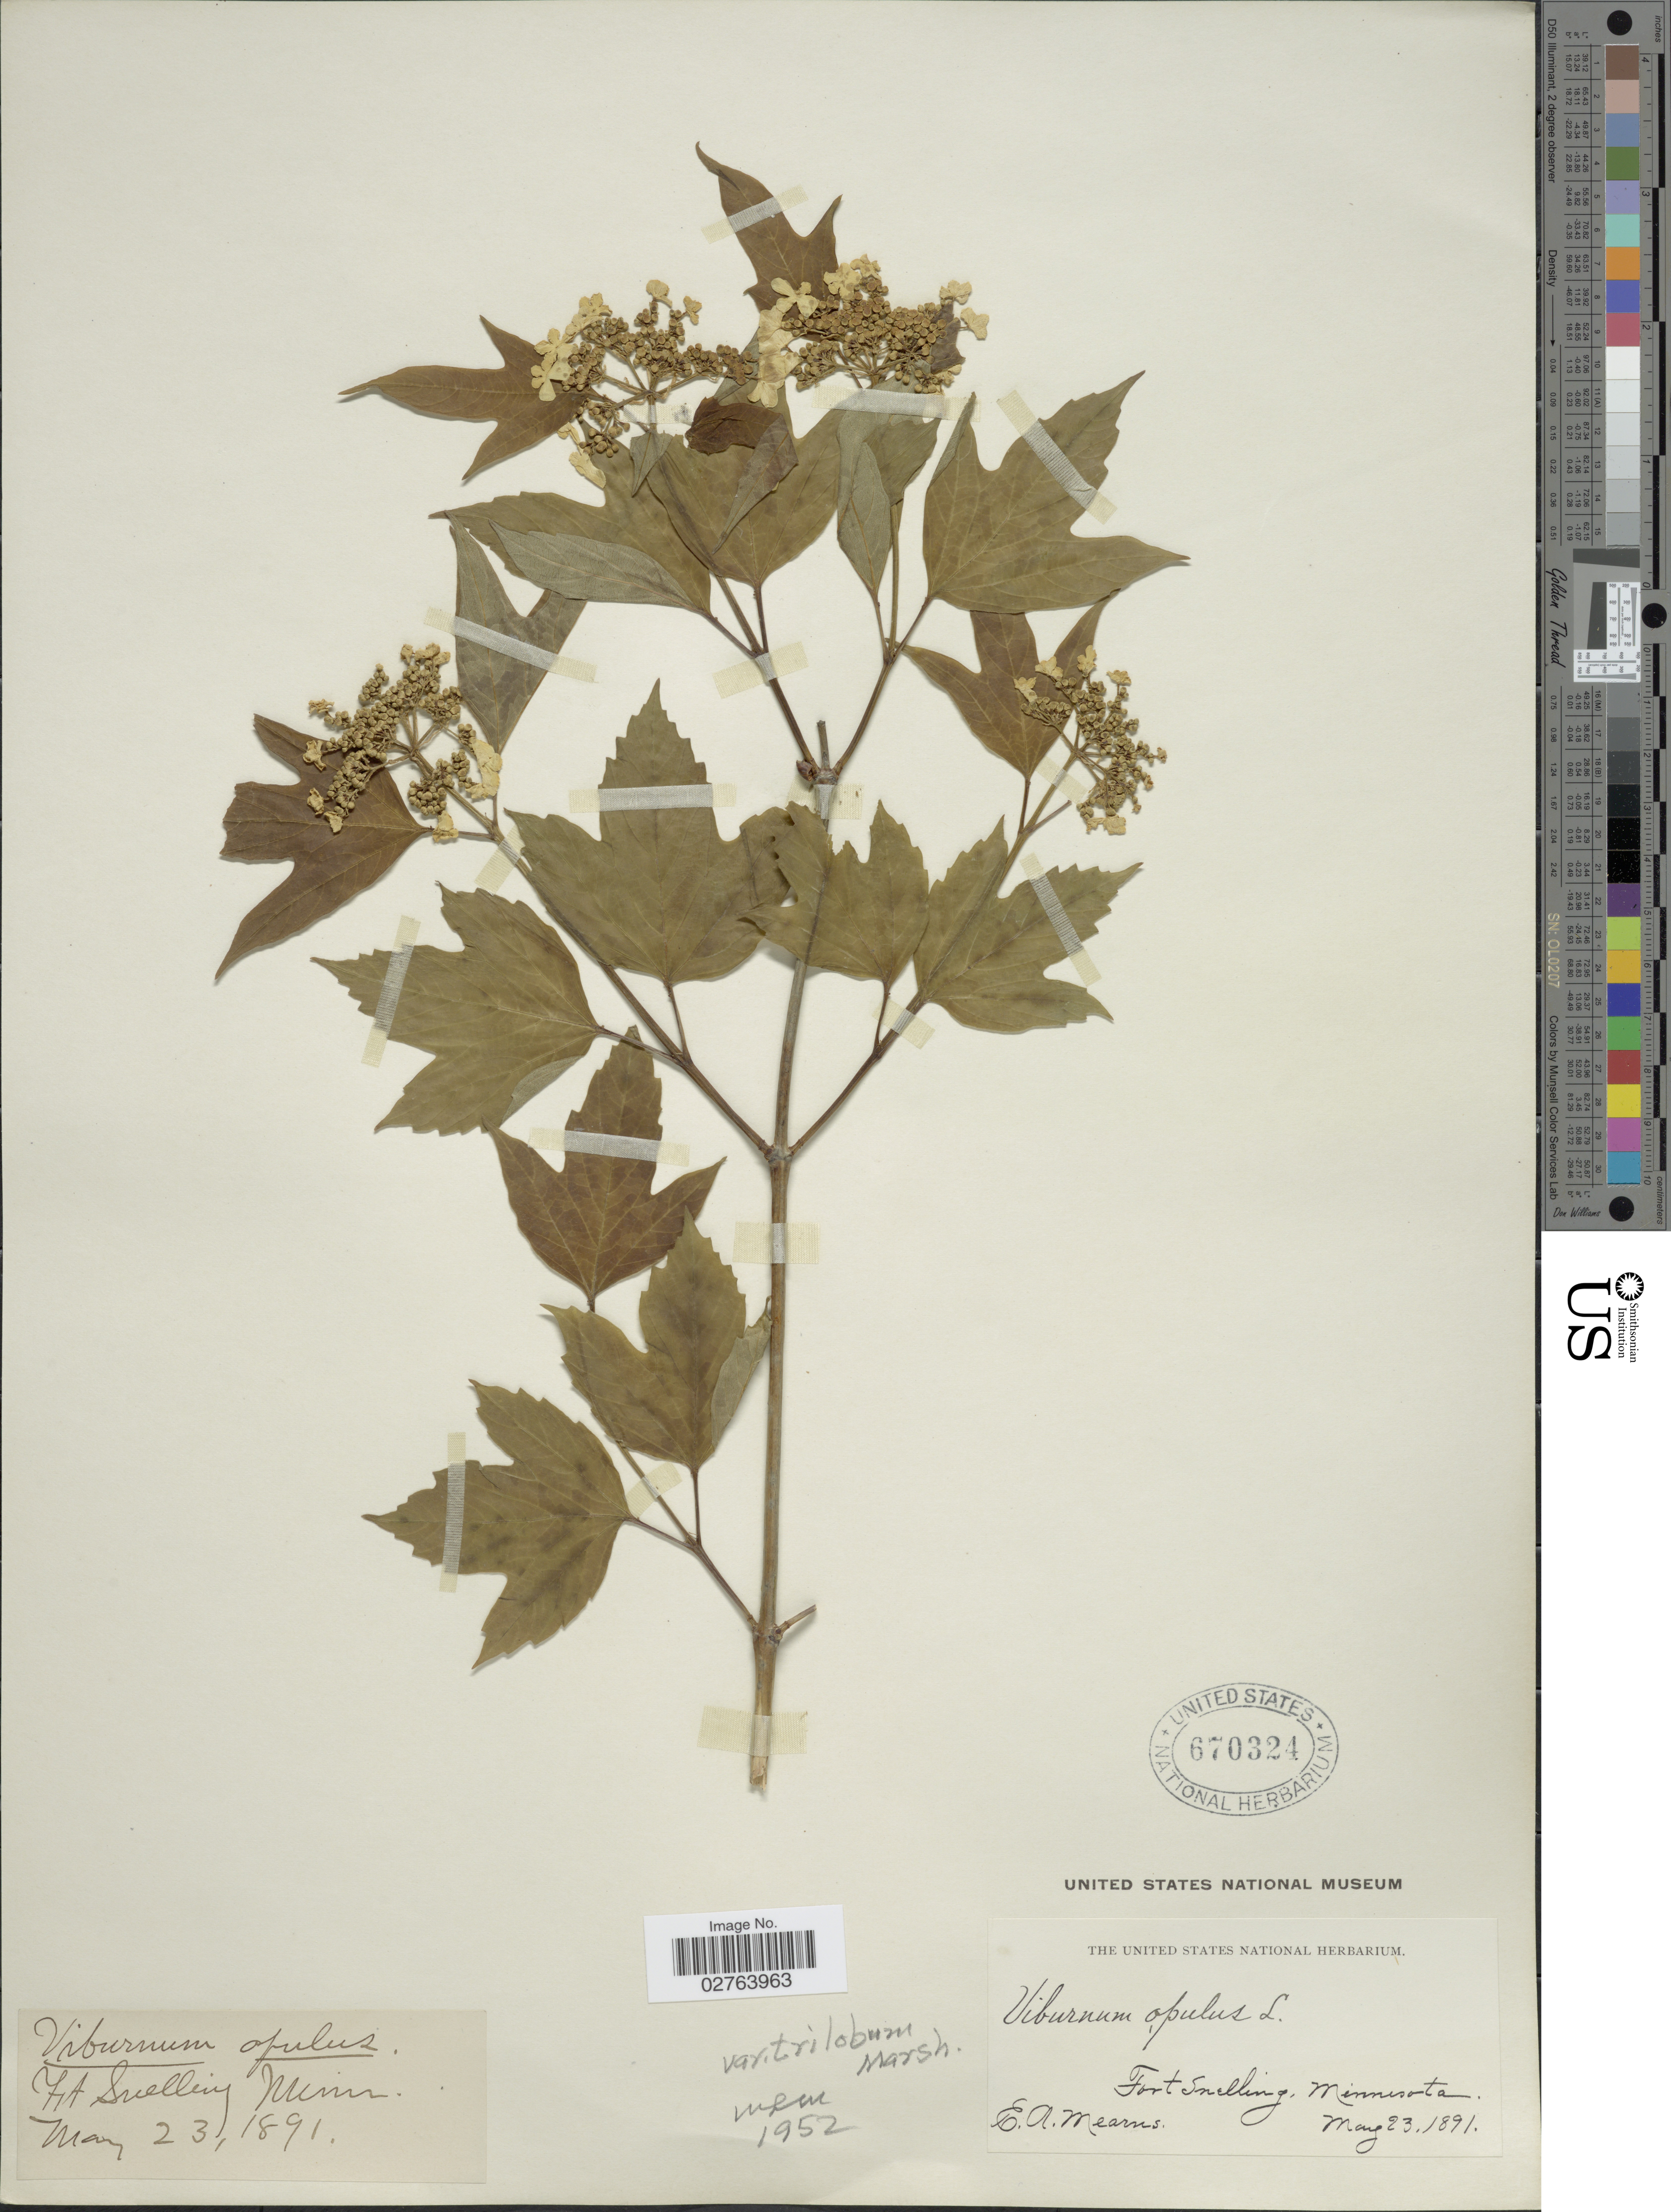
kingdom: Plantae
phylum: Tracheophyta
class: Magnoliopsida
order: Dipsacales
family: Viburnaceae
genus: Viburnum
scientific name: Viburnum opulus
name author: L.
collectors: E. A. Mearns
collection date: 1891-05-23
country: United States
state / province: Minnesota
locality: Fort Snelling.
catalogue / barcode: US 670324